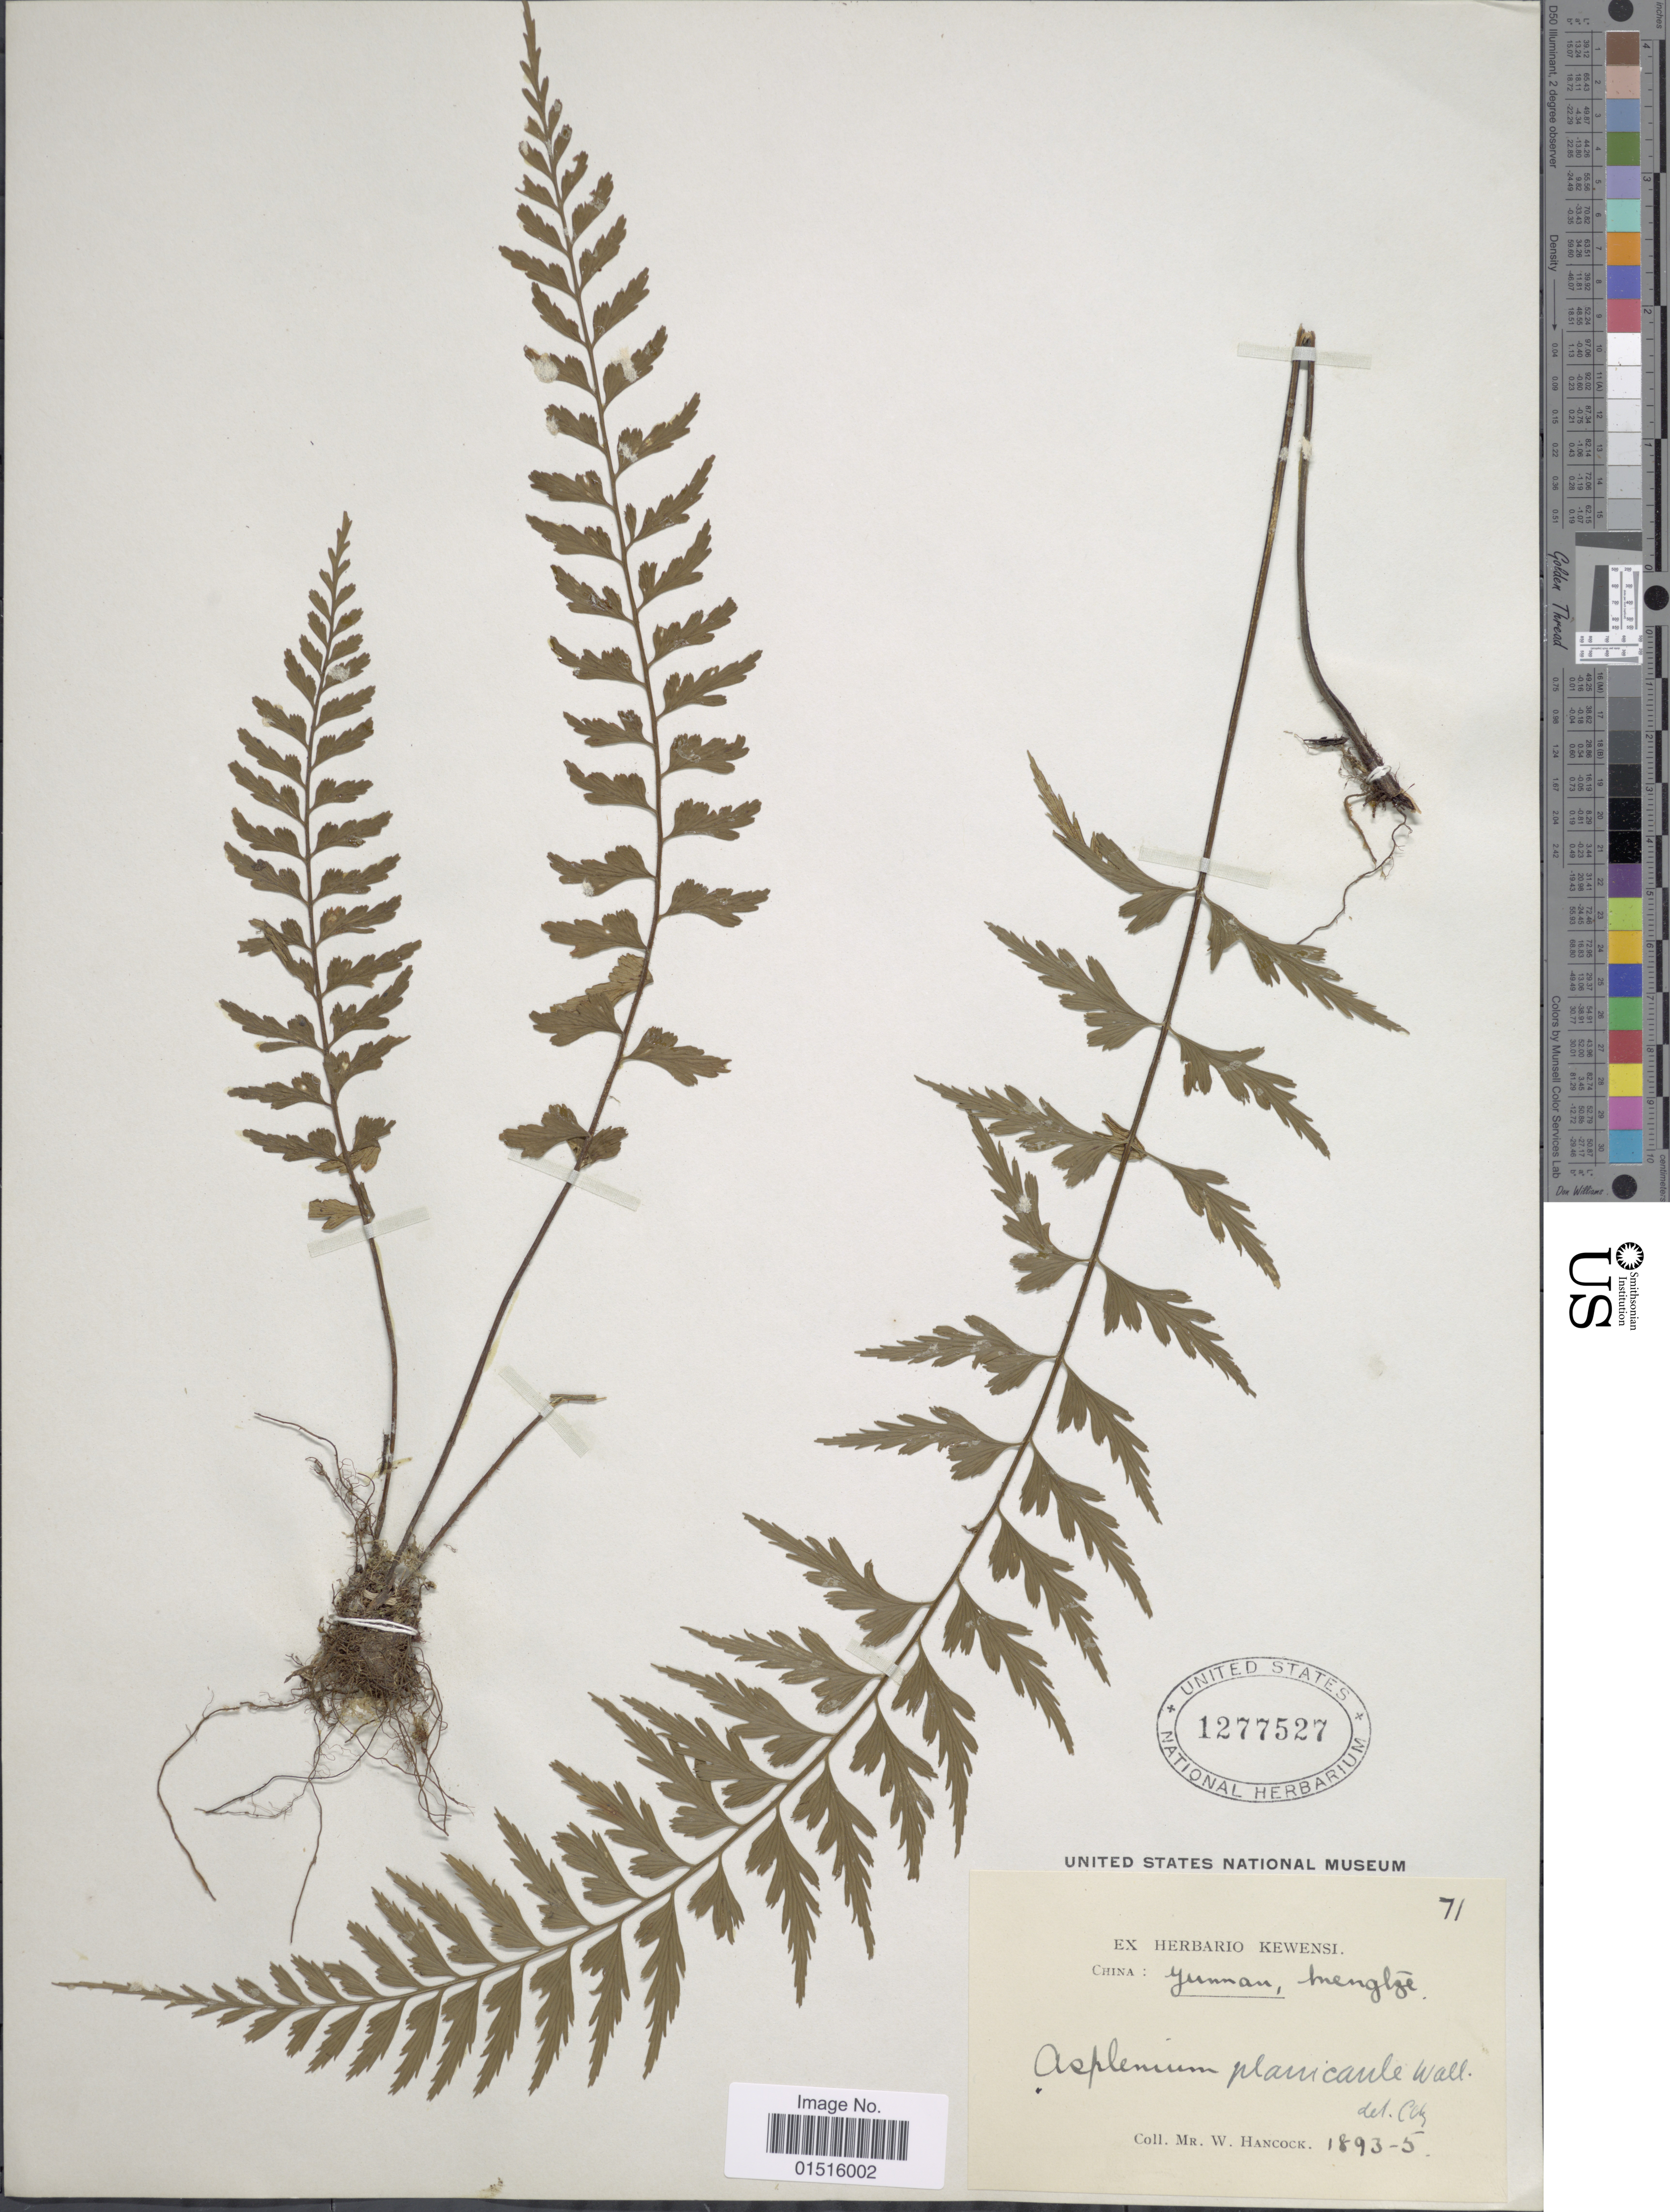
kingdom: Plantae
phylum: Tracheophyta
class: Polypodiopsida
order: Polypodiales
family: Aspleniaceae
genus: Asplenium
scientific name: Asplenium yoshinagae var. planicaule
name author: (Wall. ex Mett.) C.V. Morton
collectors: W. Hancock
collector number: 71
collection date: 1893/1895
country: China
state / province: Yunnan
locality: Mengtze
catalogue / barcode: US 1277527